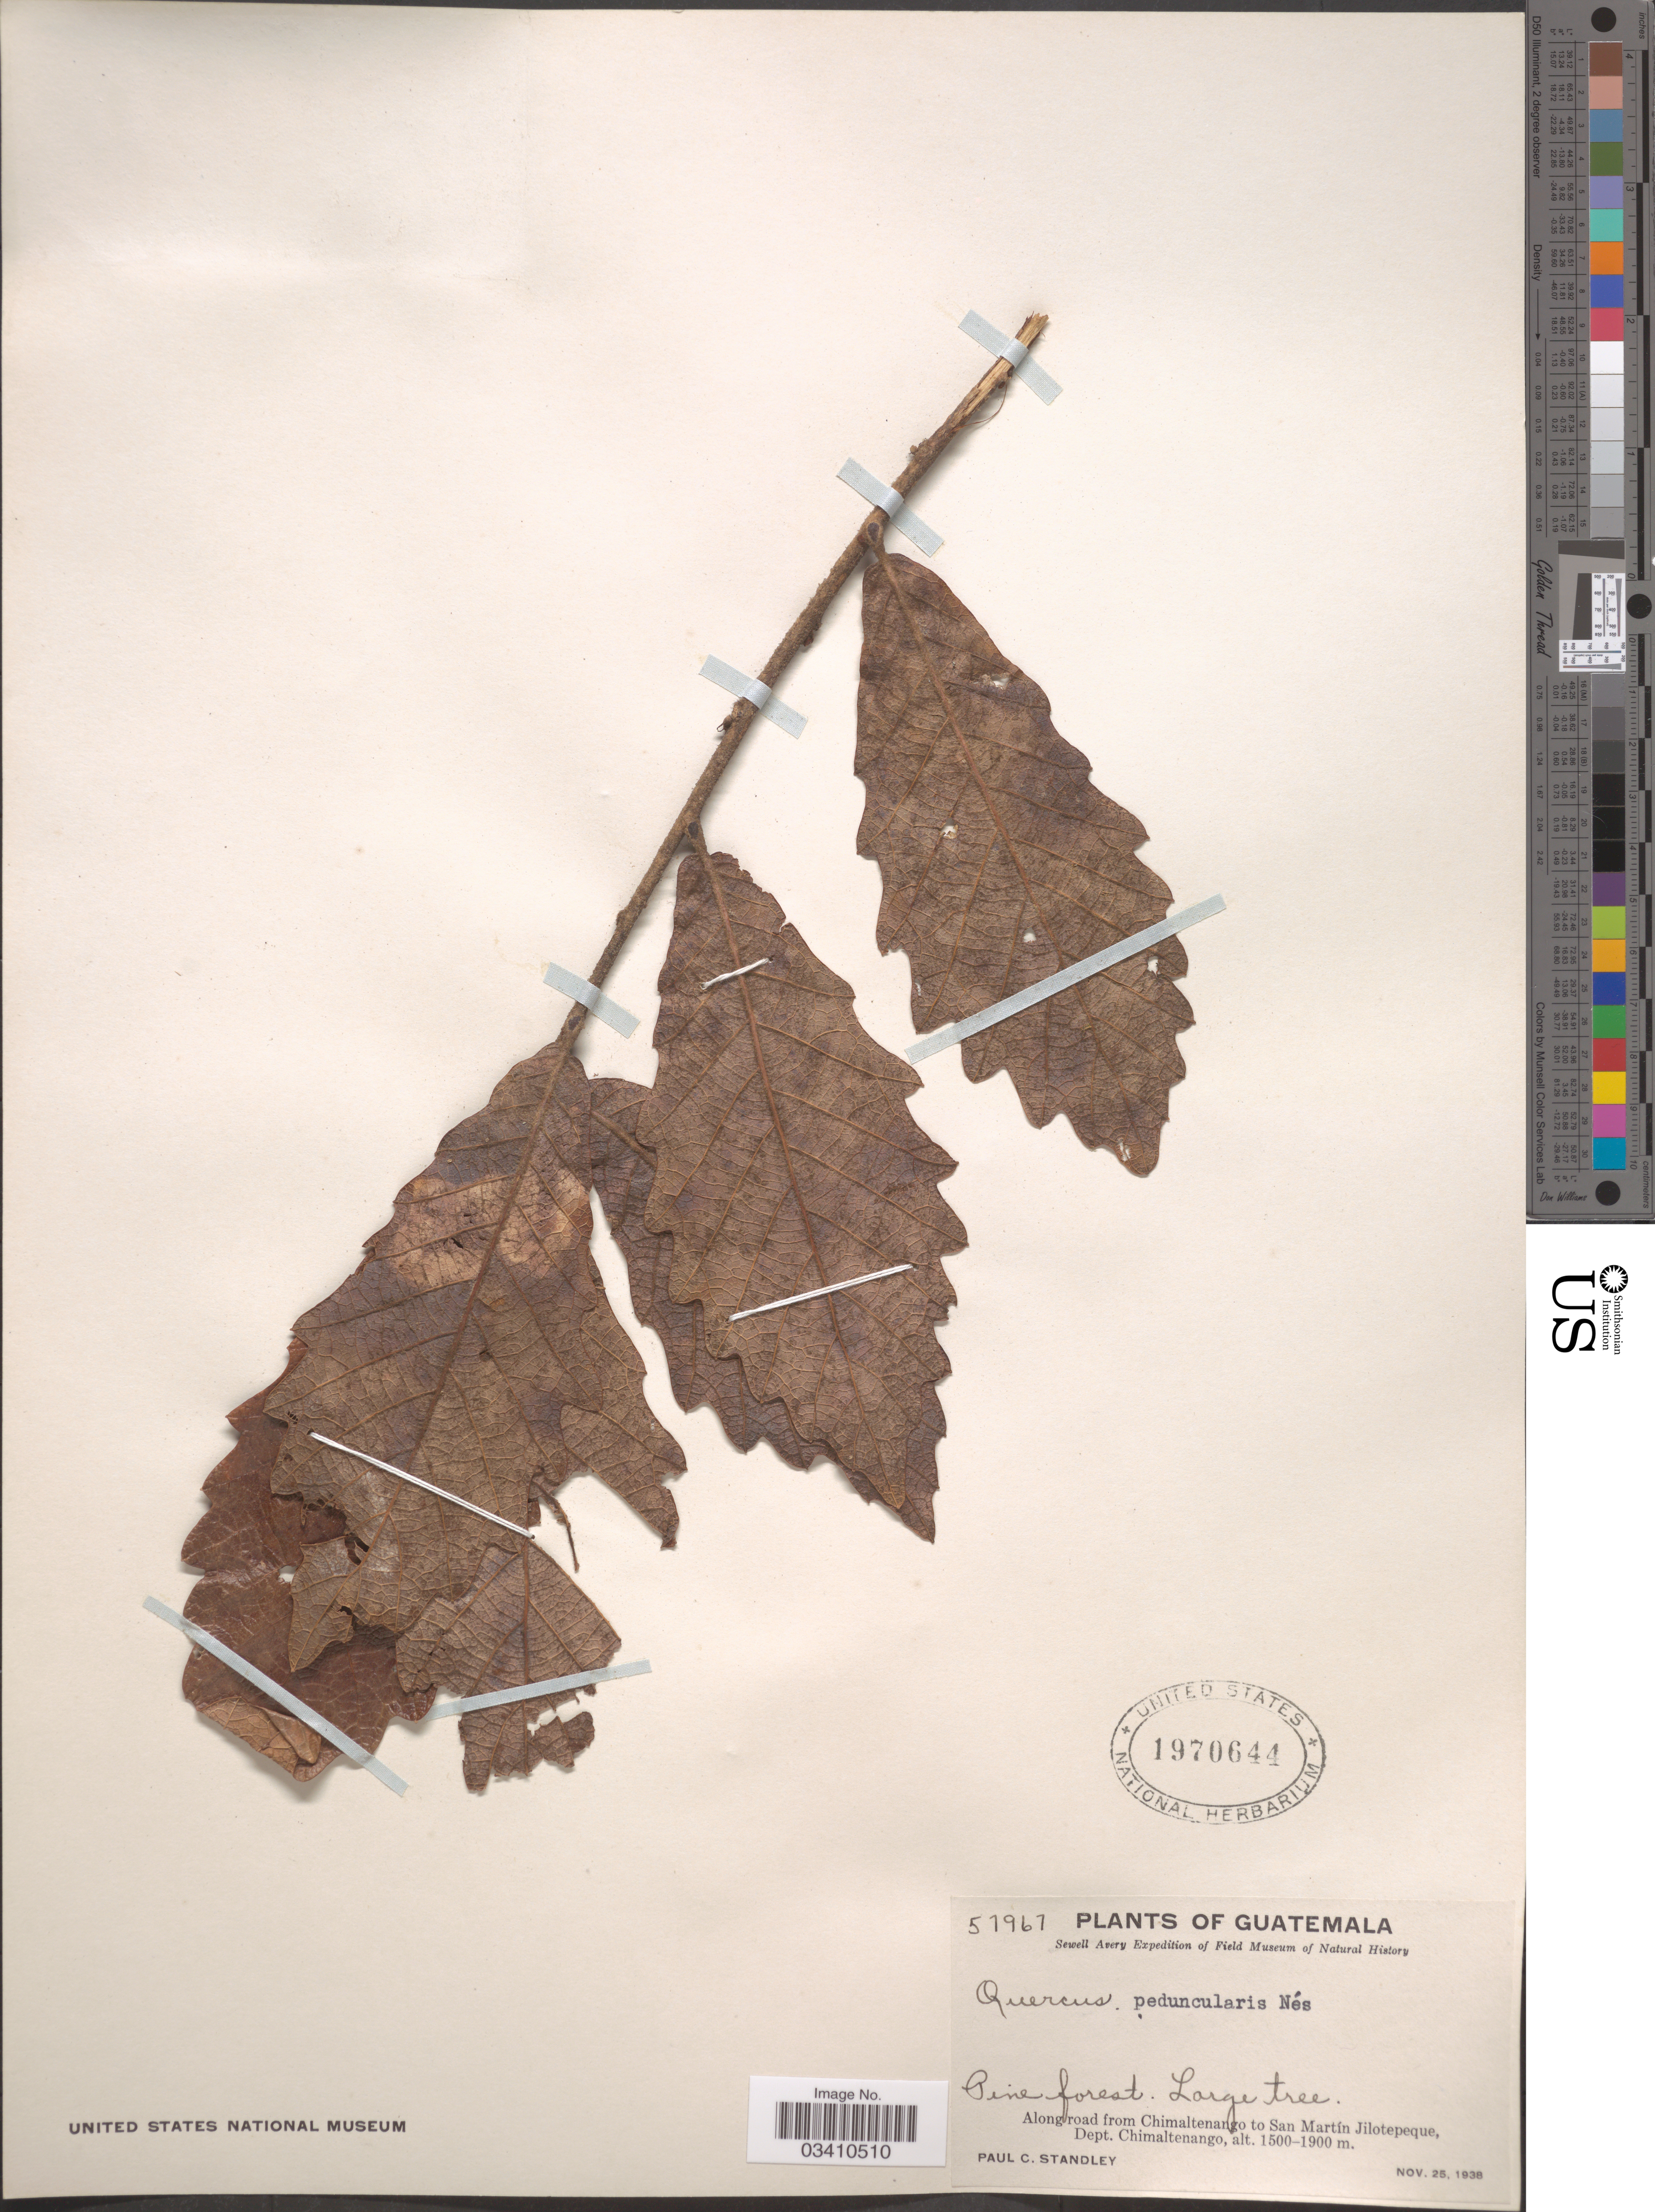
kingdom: Plantae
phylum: Tracheophyta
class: Magnoliopsida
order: Fagales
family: Fagaceae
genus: Quercus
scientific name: Quercus peduncularis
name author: Née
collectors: P. C. Standley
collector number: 57967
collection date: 1938-11-25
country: Guatemala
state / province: Chimaltenango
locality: Along road from Chimaltenango to San Martín Jilotepeque, Dept. Chimaltenango.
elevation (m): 1500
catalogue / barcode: US 1970644